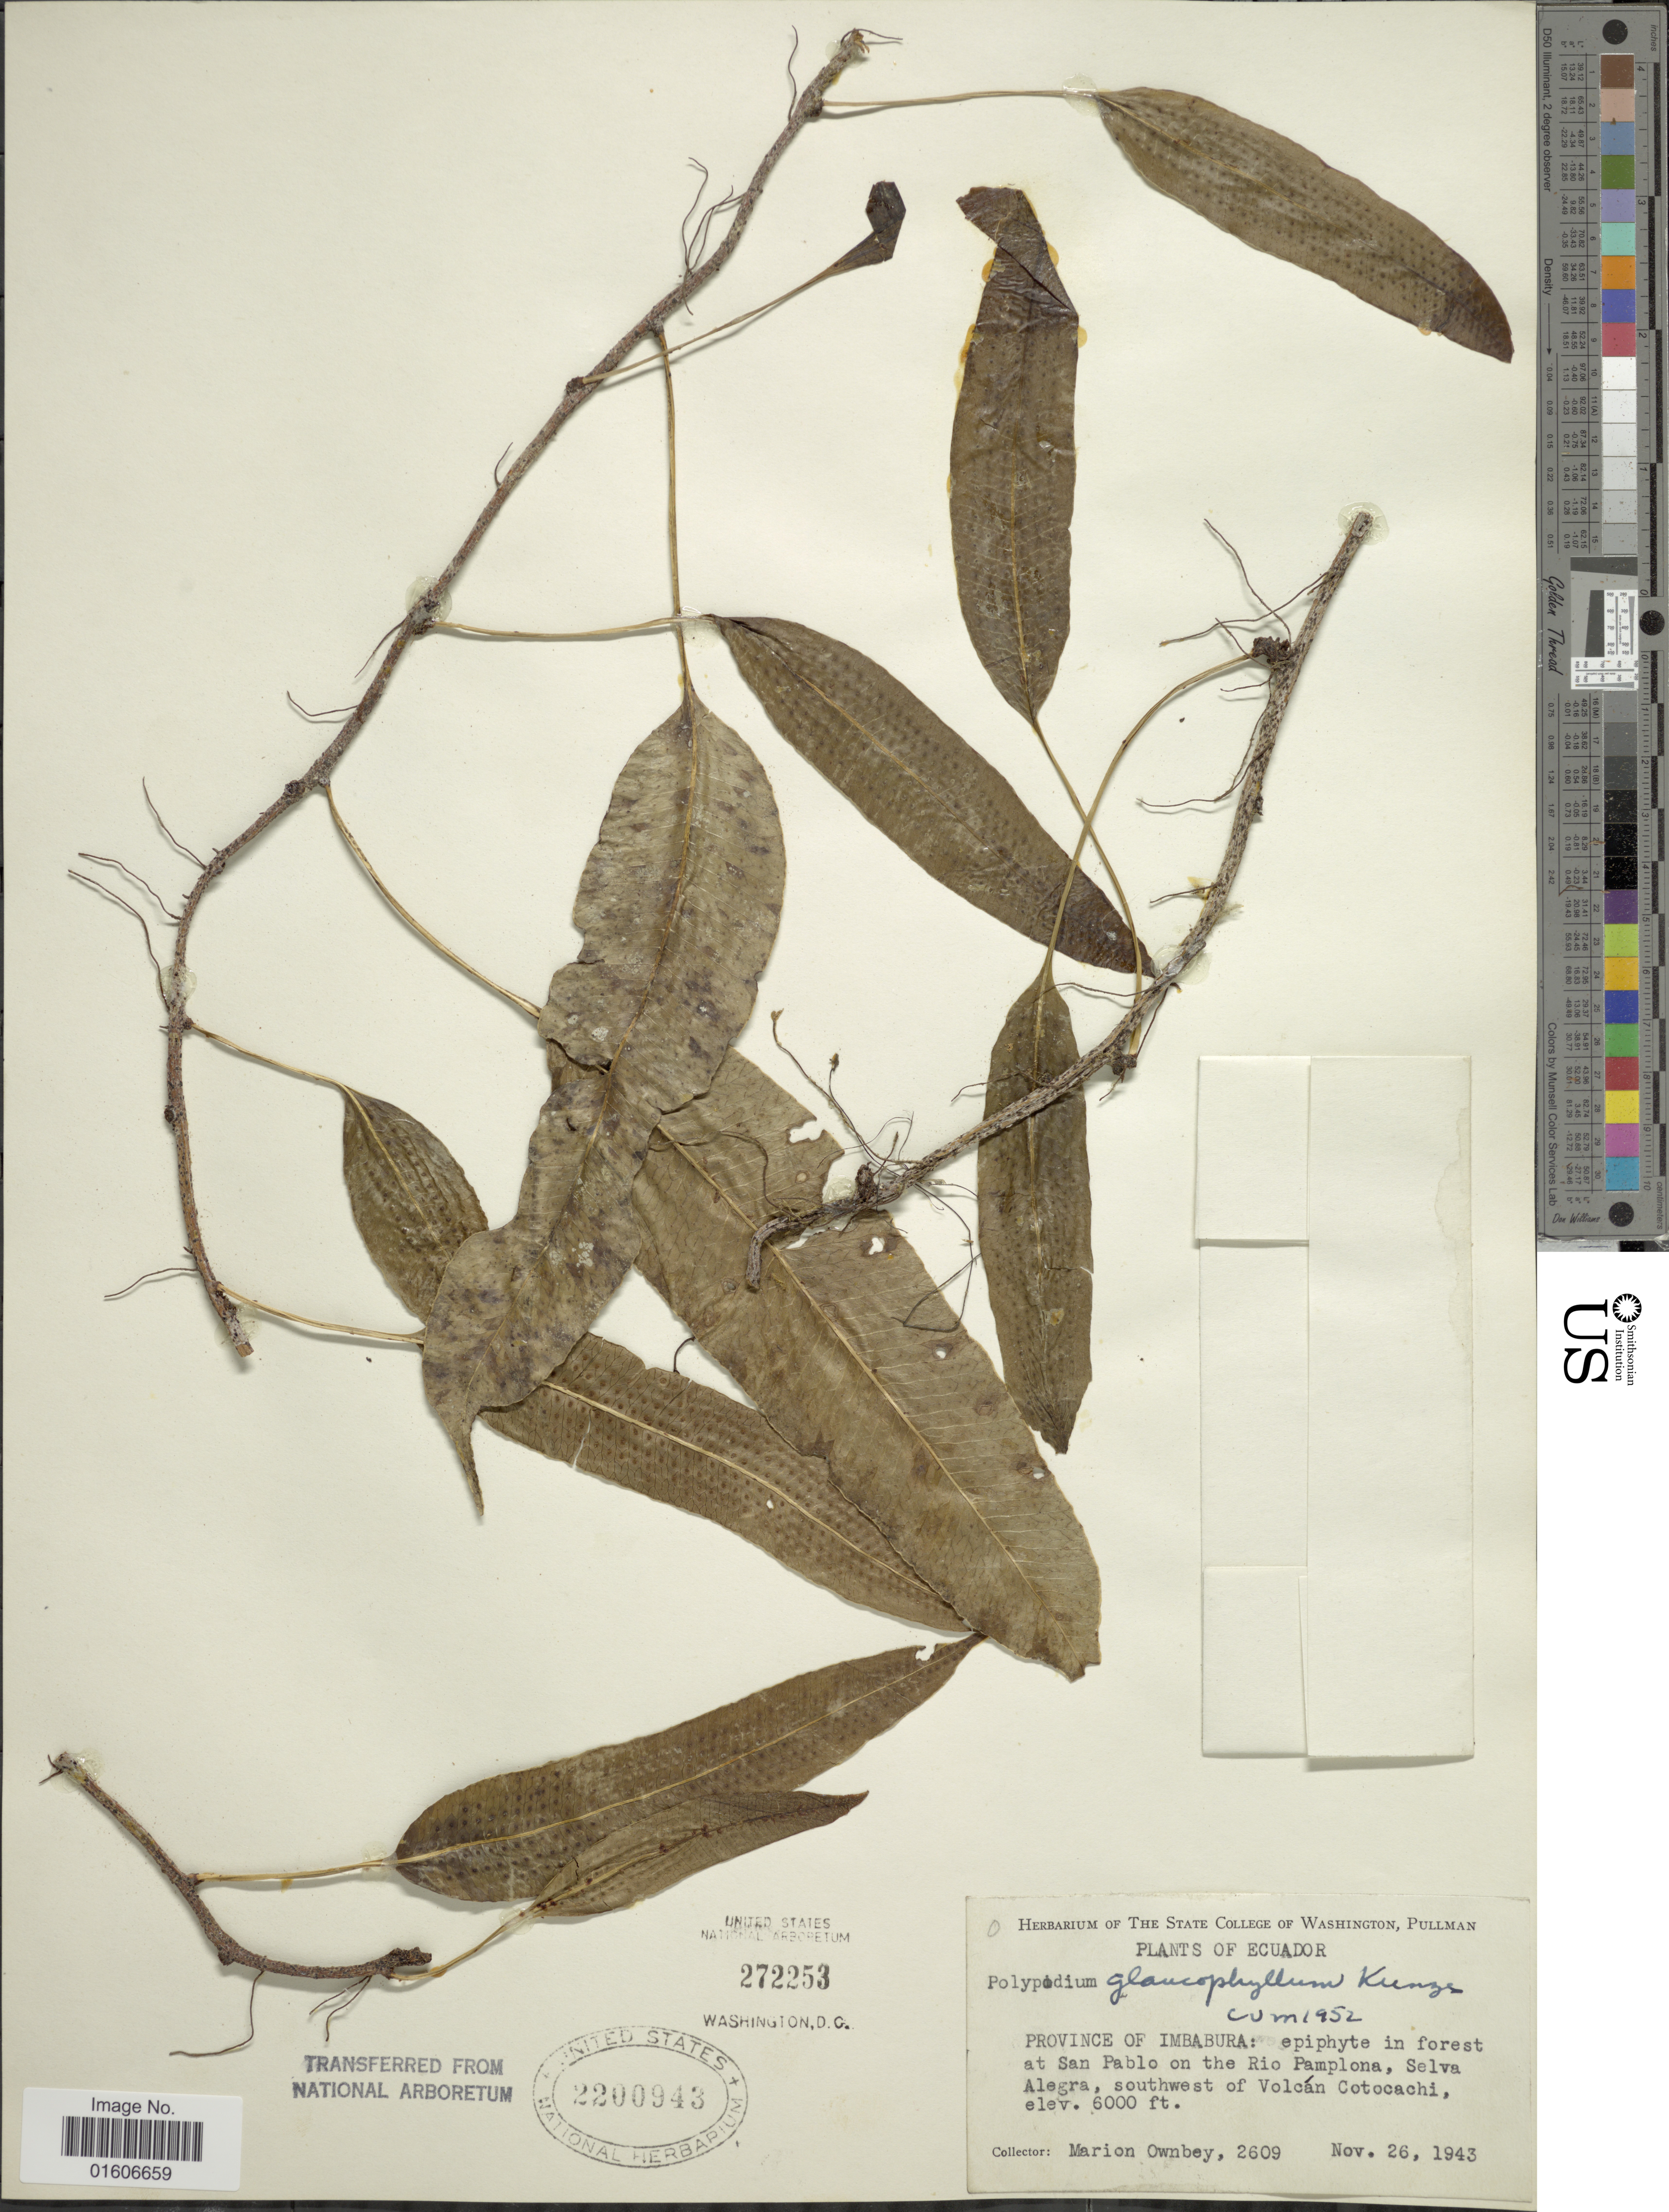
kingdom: Plantae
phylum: Tracheophyta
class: Polypodiopsida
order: Polypodiales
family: Polypodiaceae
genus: Serpocaulon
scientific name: Serpocaulon levigatum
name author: (Cav.) A.R. Sm.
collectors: F. M. Ownbey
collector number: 2609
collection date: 1943-11-26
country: Ecuador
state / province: Imbabura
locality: Province of Imbabura: epiphyte in forest at San Pablo on the Rio Pamplona, Selva Alegra, southwest of Volcán Cotocachi.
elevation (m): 1829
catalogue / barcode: US 2200943